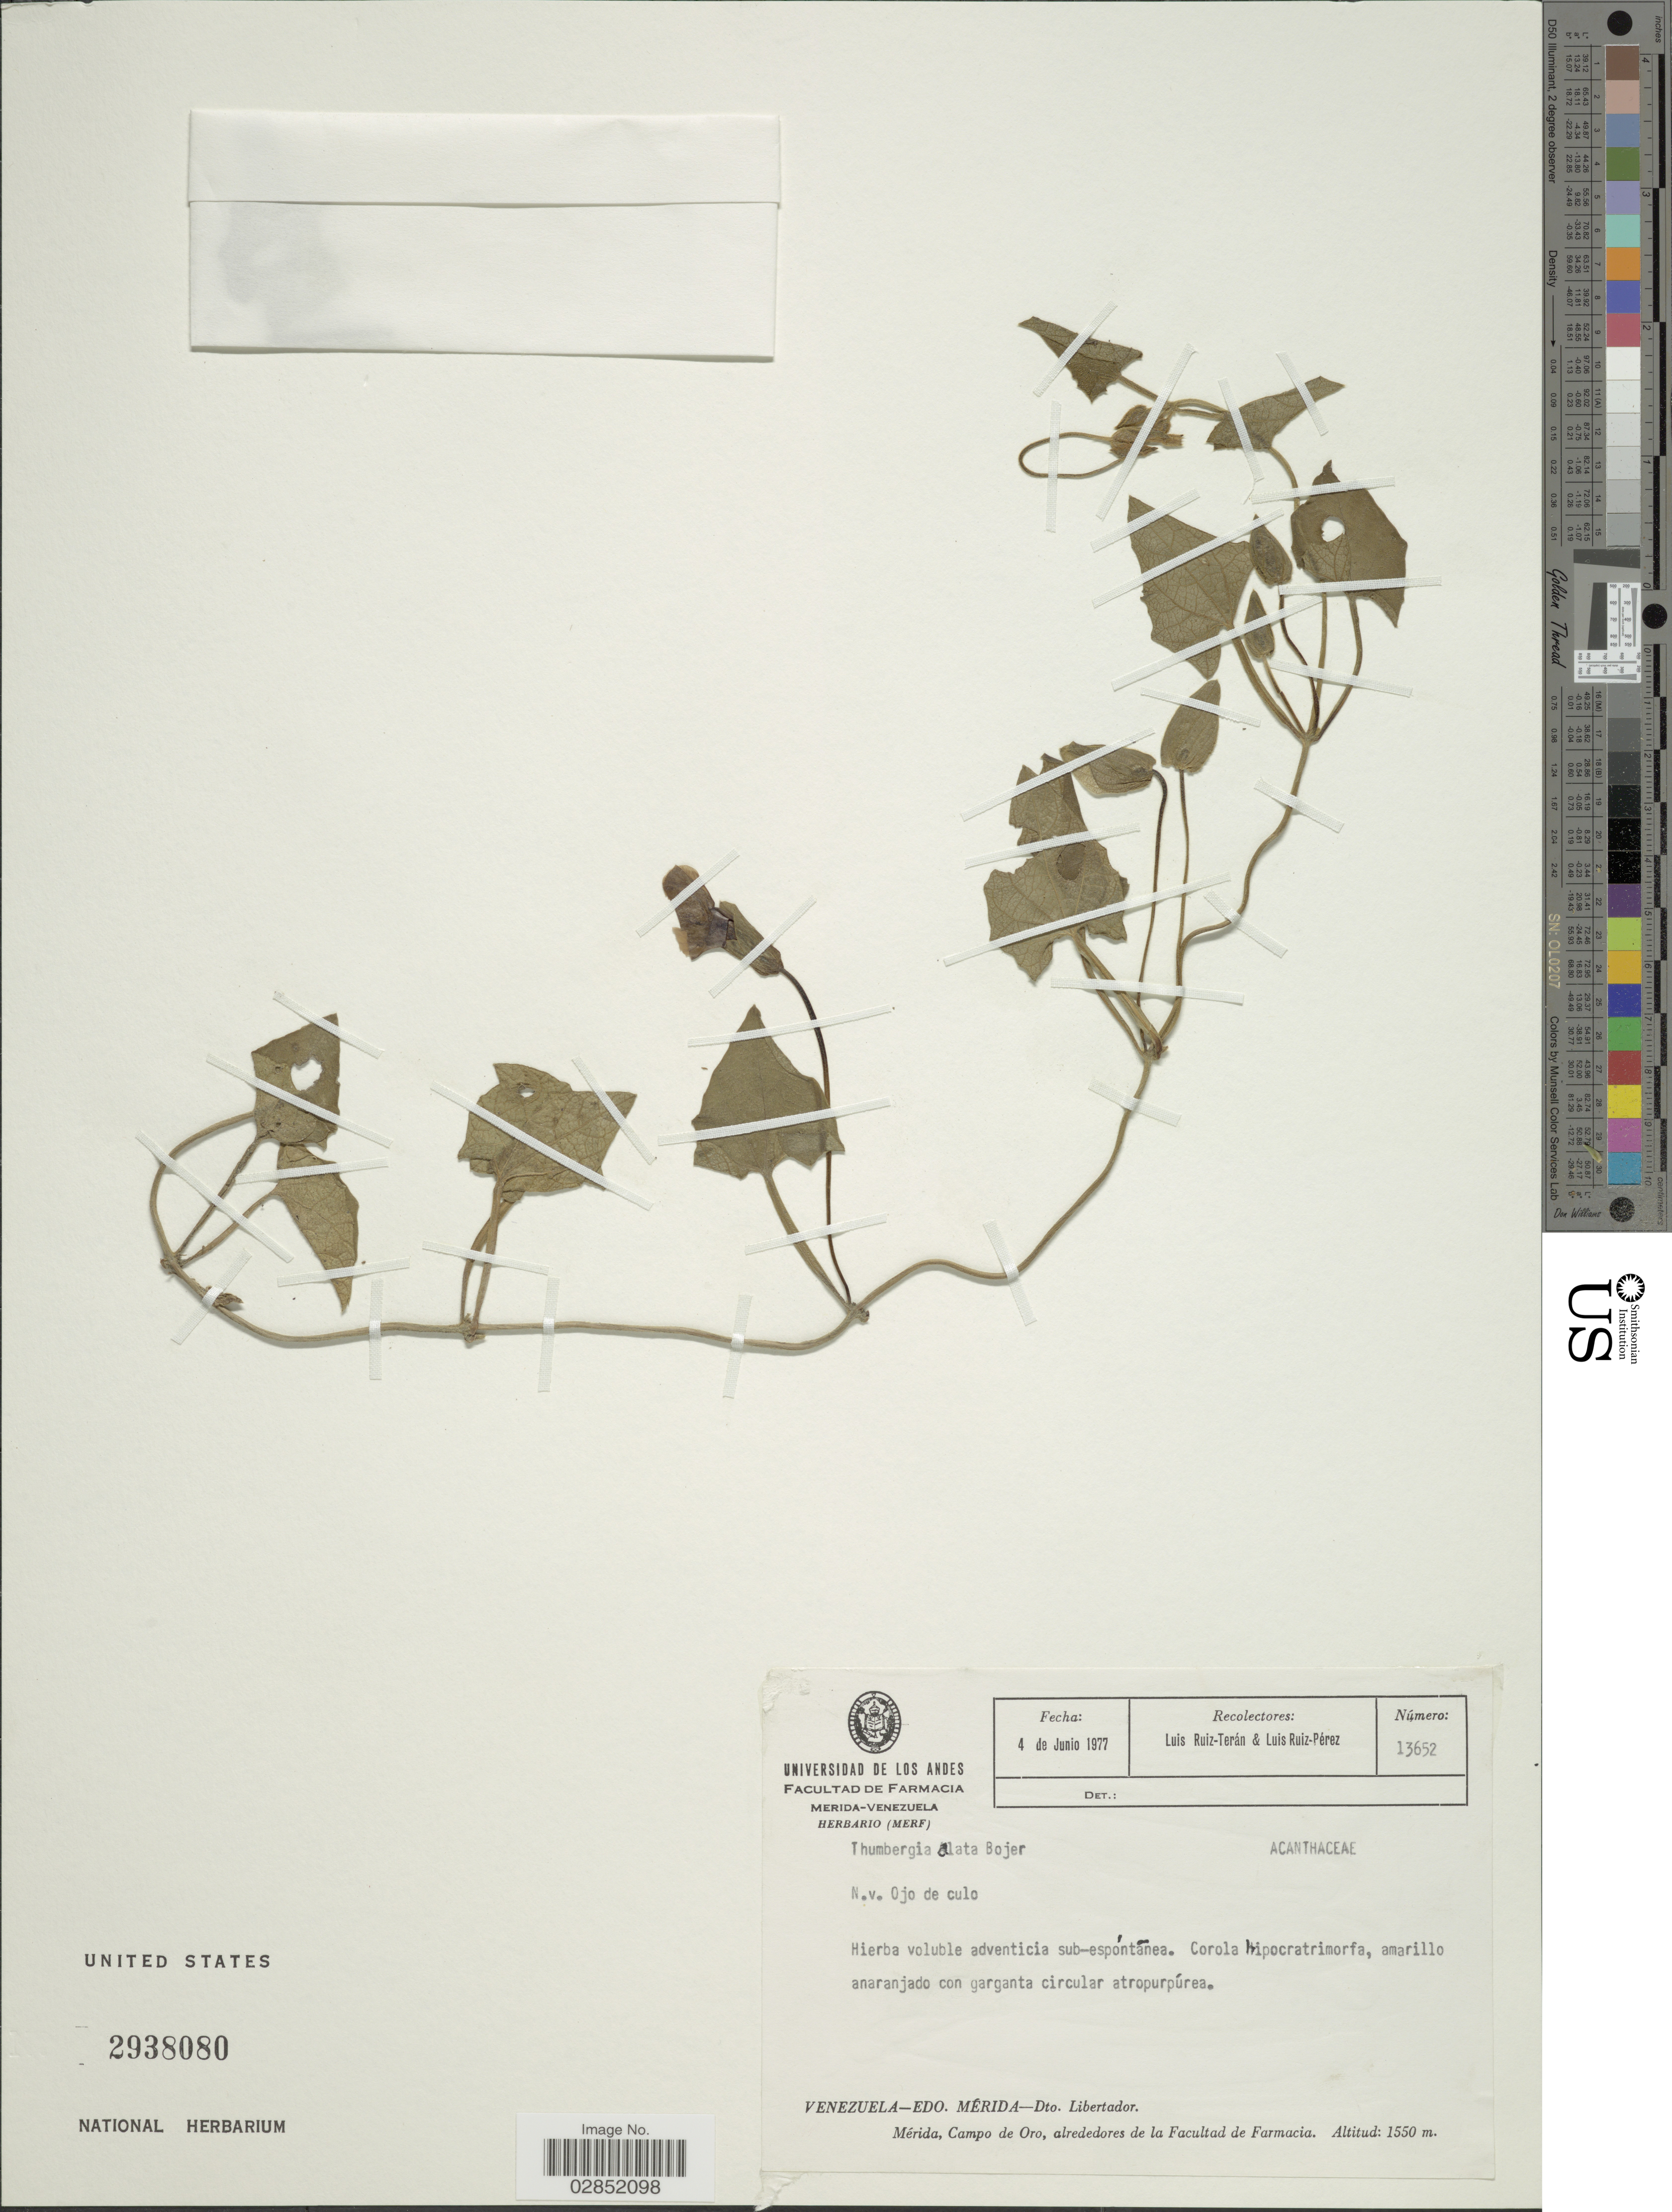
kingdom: Plantae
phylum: Tracheophyta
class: Magnoliopsida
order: Lamiales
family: Acanthaceae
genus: Thunbergia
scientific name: Thunbergia alata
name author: Bojer ex Sims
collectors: L. E. Ruíz-Terán & L. Ruiz-Perez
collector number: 13652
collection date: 1977-06-04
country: Venezuela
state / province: Mérida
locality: Dto. Libertador. Campo de Oro, alrededores de la Facultad de Farmacia.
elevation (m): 1550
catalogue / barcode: US 2938080